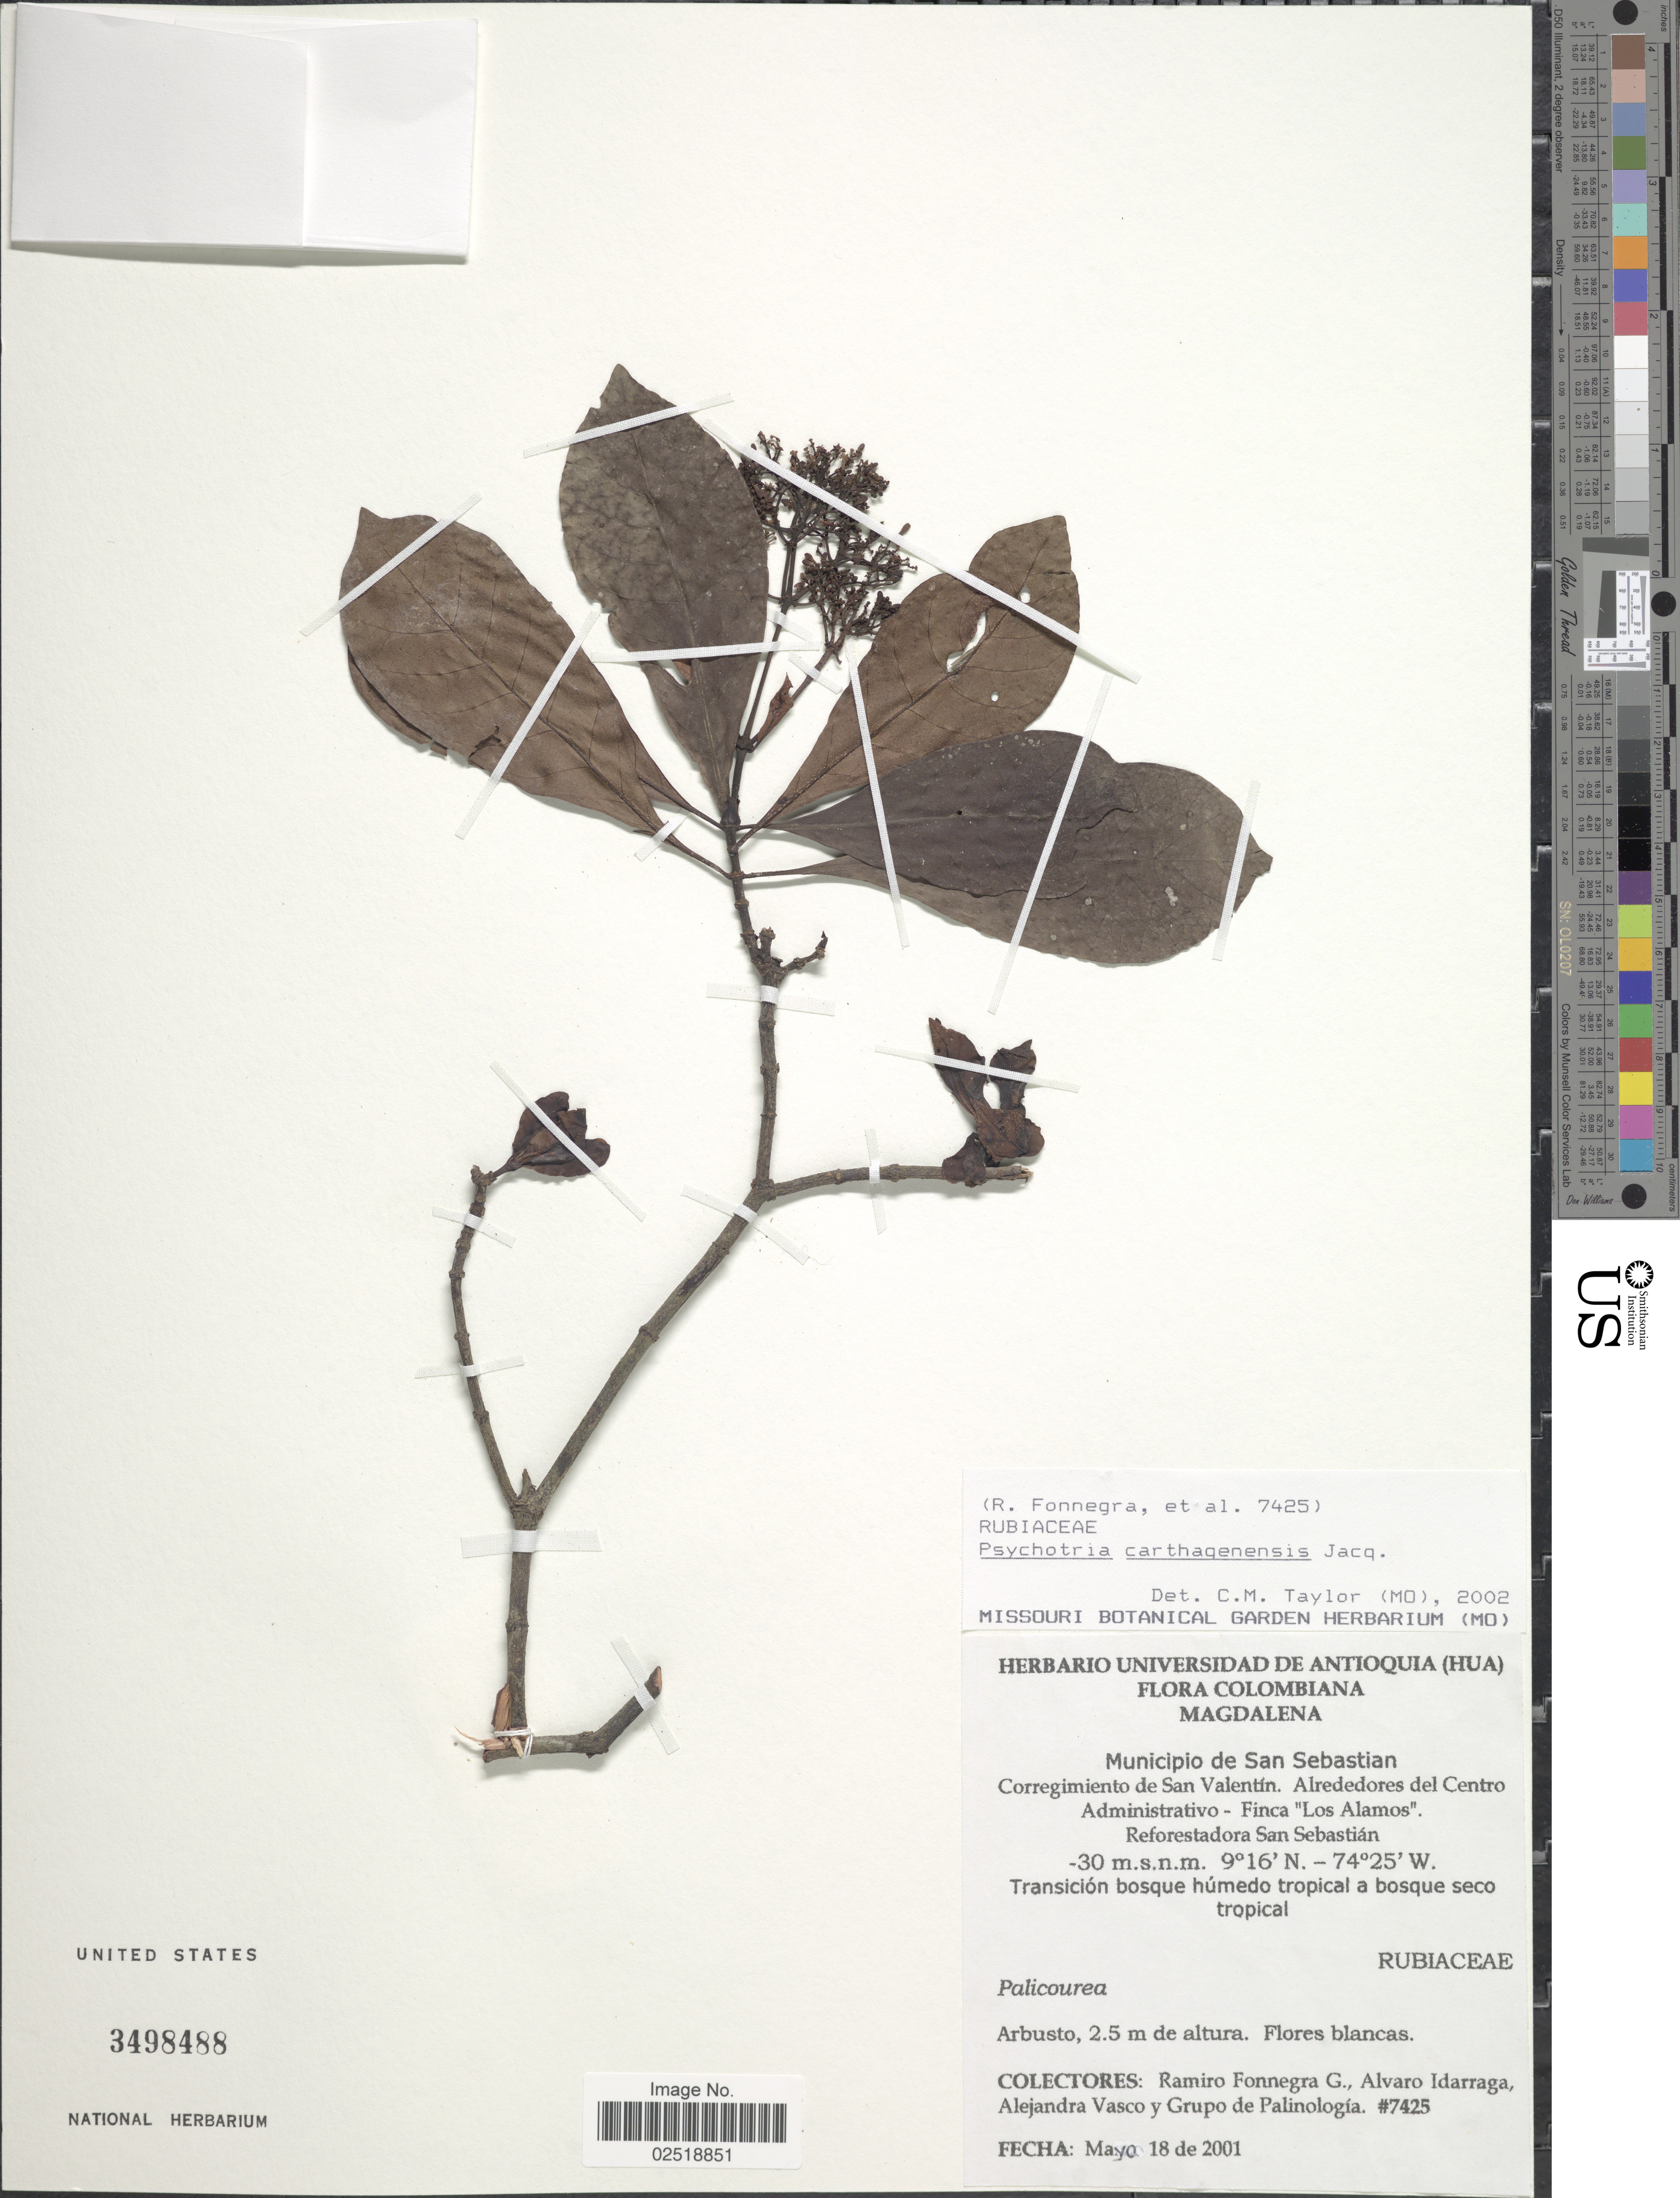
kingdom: Plantae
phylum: Tracheophyta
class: Magnoliopsida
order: Gentianales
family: Rubiaceae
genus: Psychotria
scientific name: Psychotria carthagenensis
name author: Jacq.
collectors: R. Fonnegra G., A. Idarraga, A. Vasco & Grupo de Palinología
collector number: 7425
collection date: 2001-05-18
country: Colombia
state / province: Magdalena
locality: Municipio de San Sebastian, Corregimiento de San Valentín. Alrededores del Centro Administrativo - Finca 'Los Alamos'. Reforestadora San Sebastián, Transición bosque húmedo tropical a bosque seco tropical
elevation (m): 30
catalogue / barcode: US 3498488